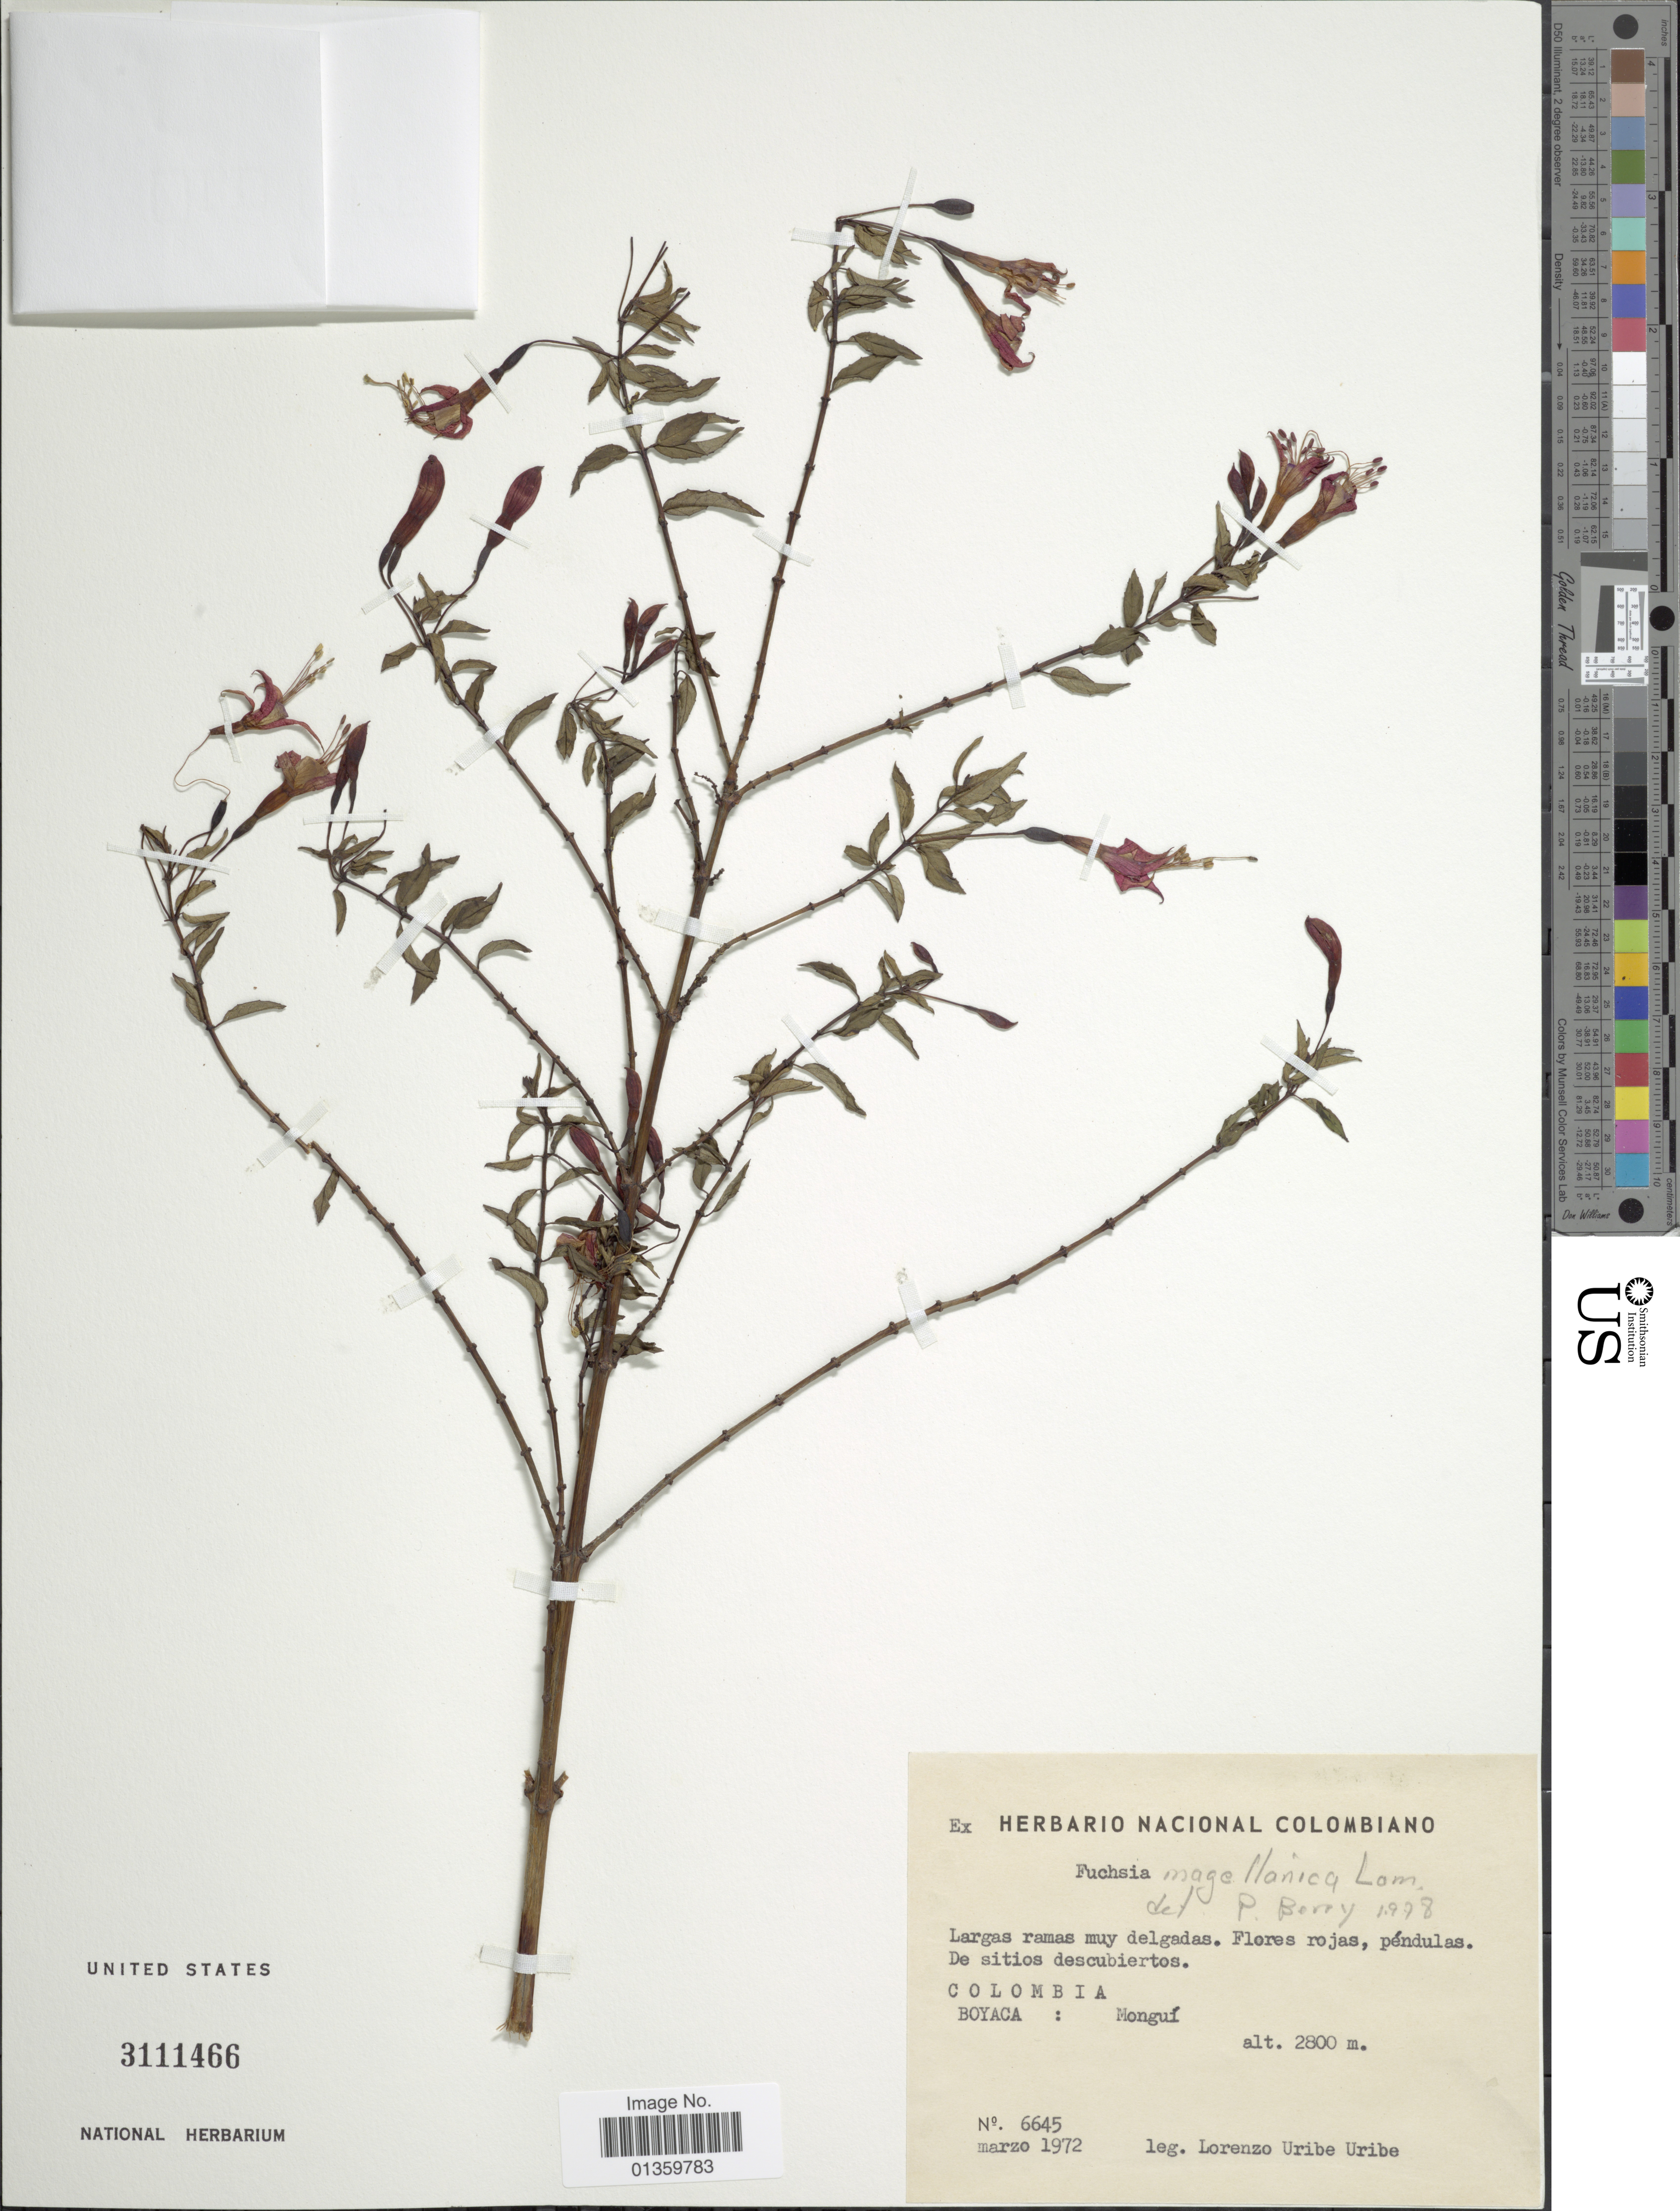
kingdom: Plantae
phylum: Tracheophyta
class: Magnoliopsida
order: Myrtales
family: Onagraceae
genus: Fuchsia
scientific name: Fuchsia magellanica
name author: Lam.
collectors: L. Uribe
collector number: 6645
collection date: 1972-03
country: Colombia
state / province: Boyacá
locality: Monguí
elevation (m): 2800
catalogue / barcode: US 3111466